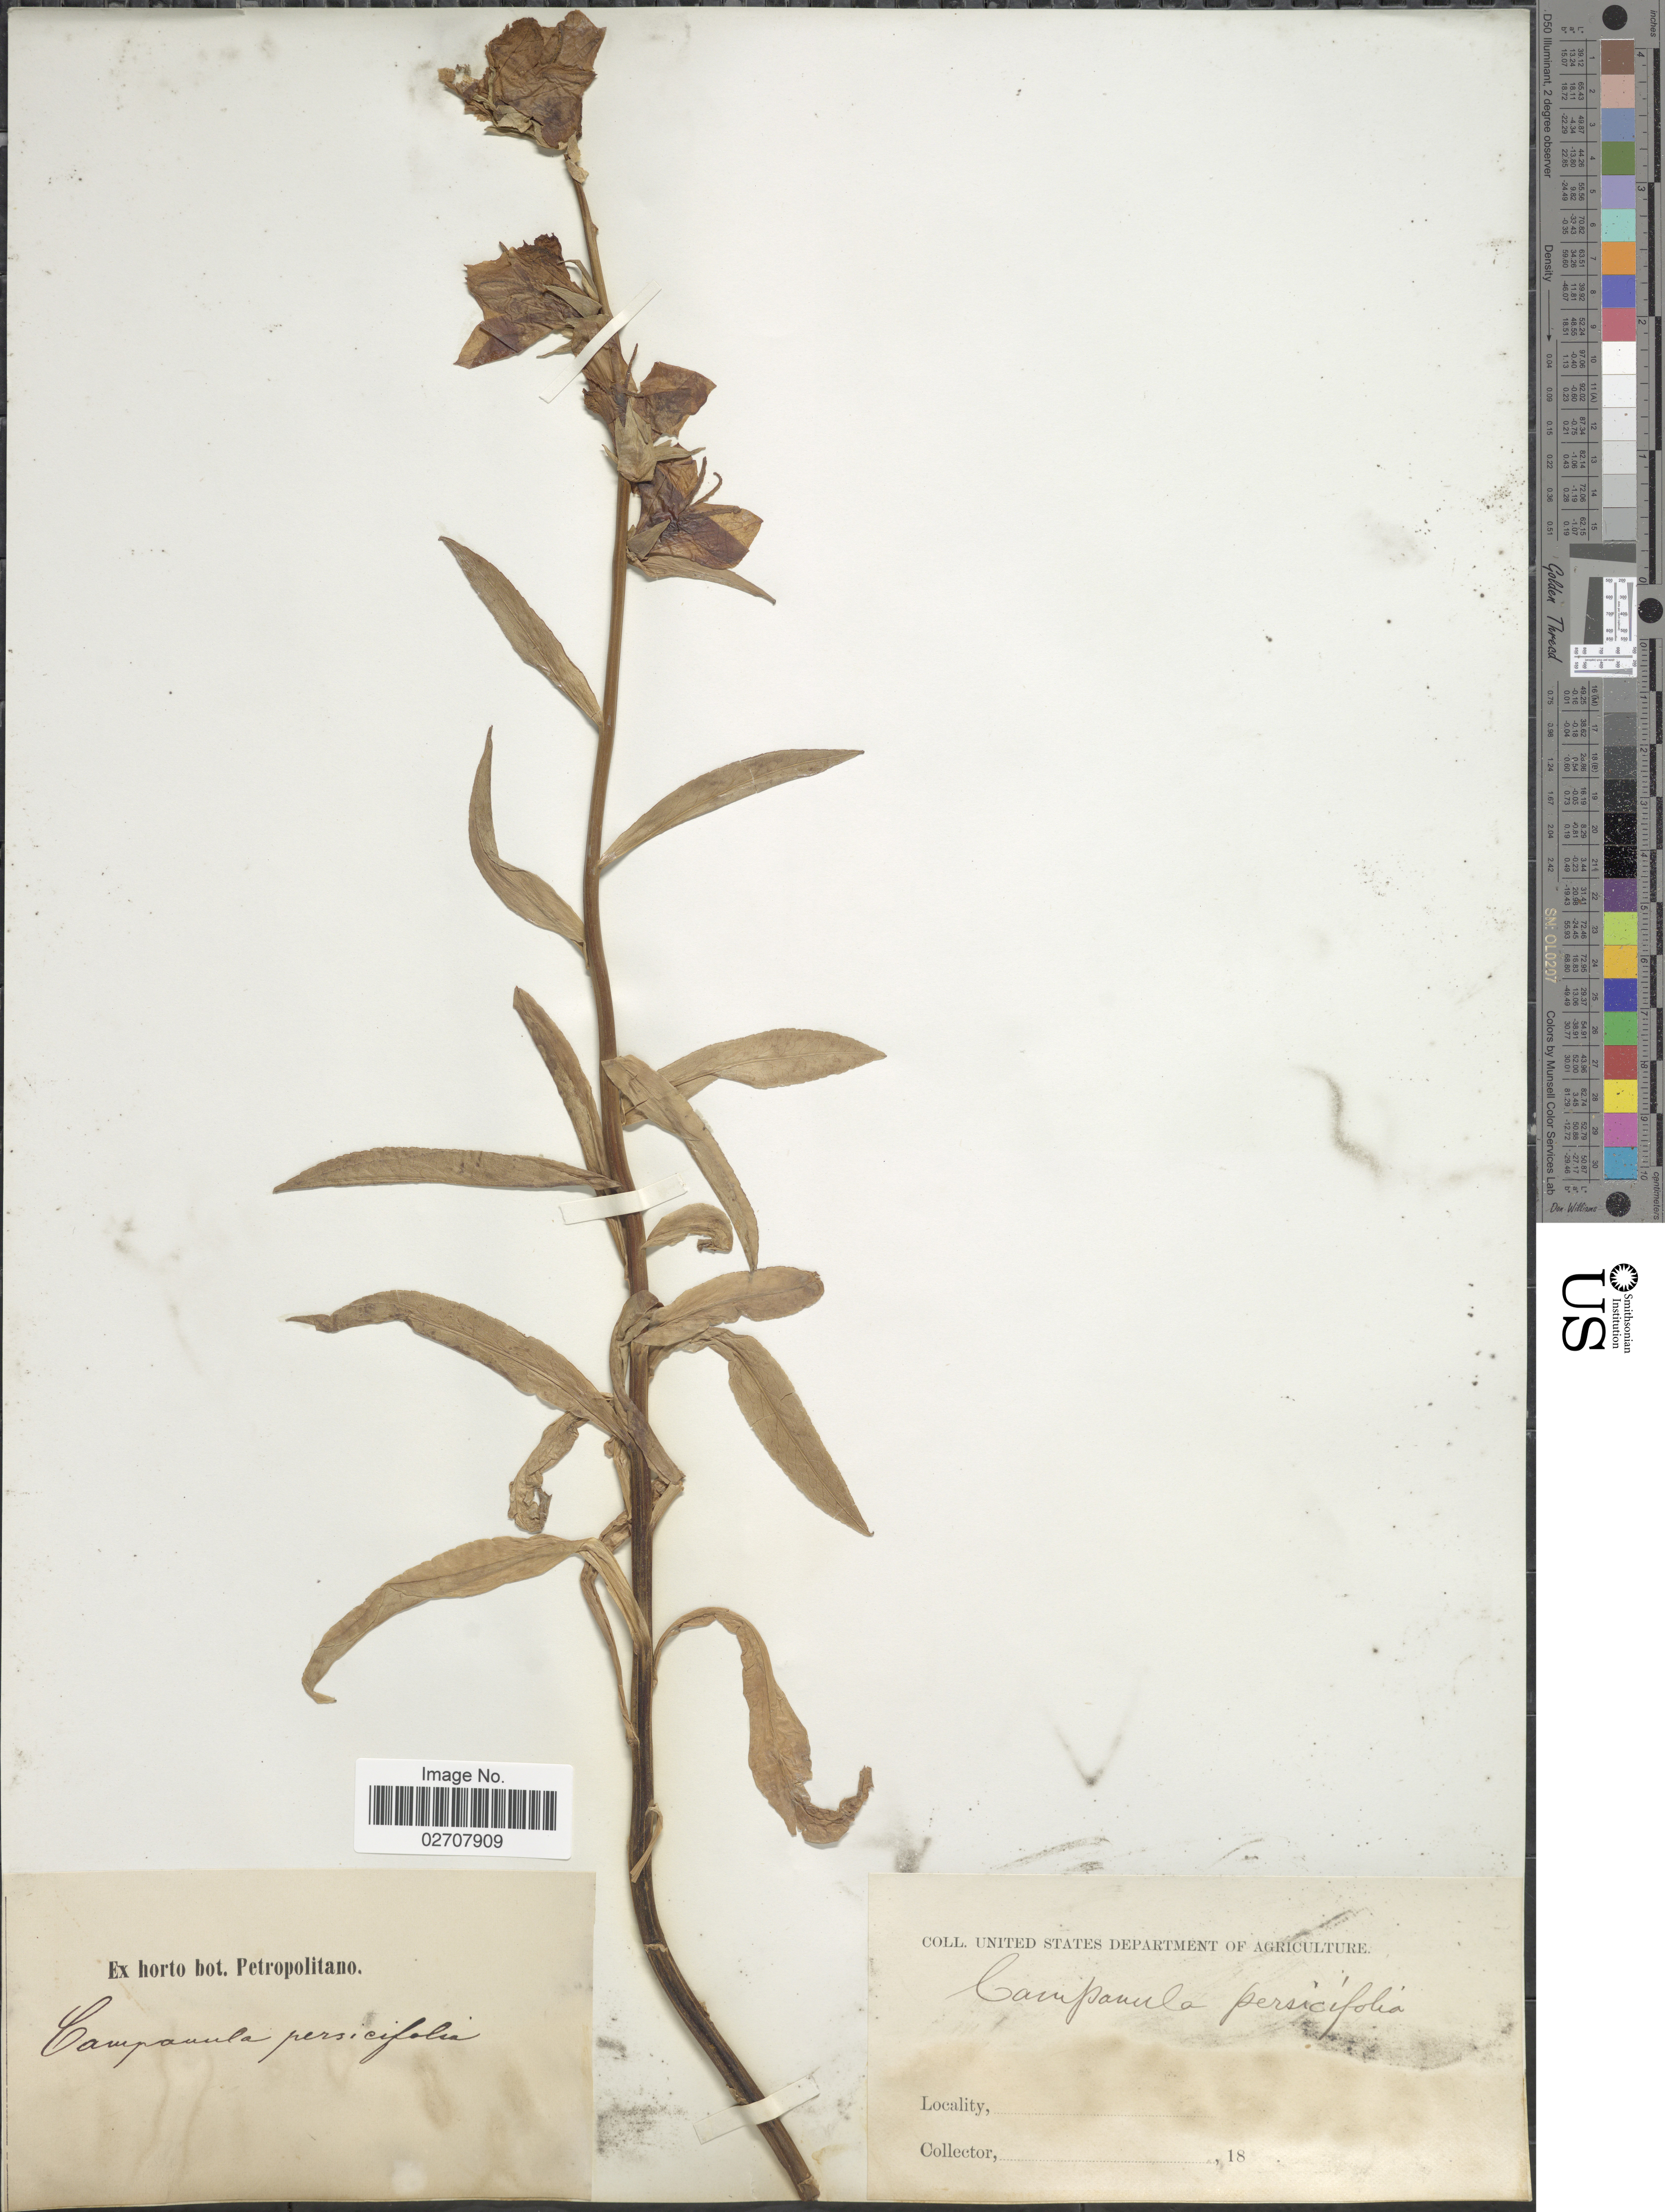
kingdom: Plantae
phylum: Tracheophyta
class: Magnoliopsida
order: Asterales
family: Campanulaceae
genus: Campanula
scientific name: Campanula persicifolia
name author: L.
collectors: ex Horto Bot. Petropolitano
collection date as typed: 18